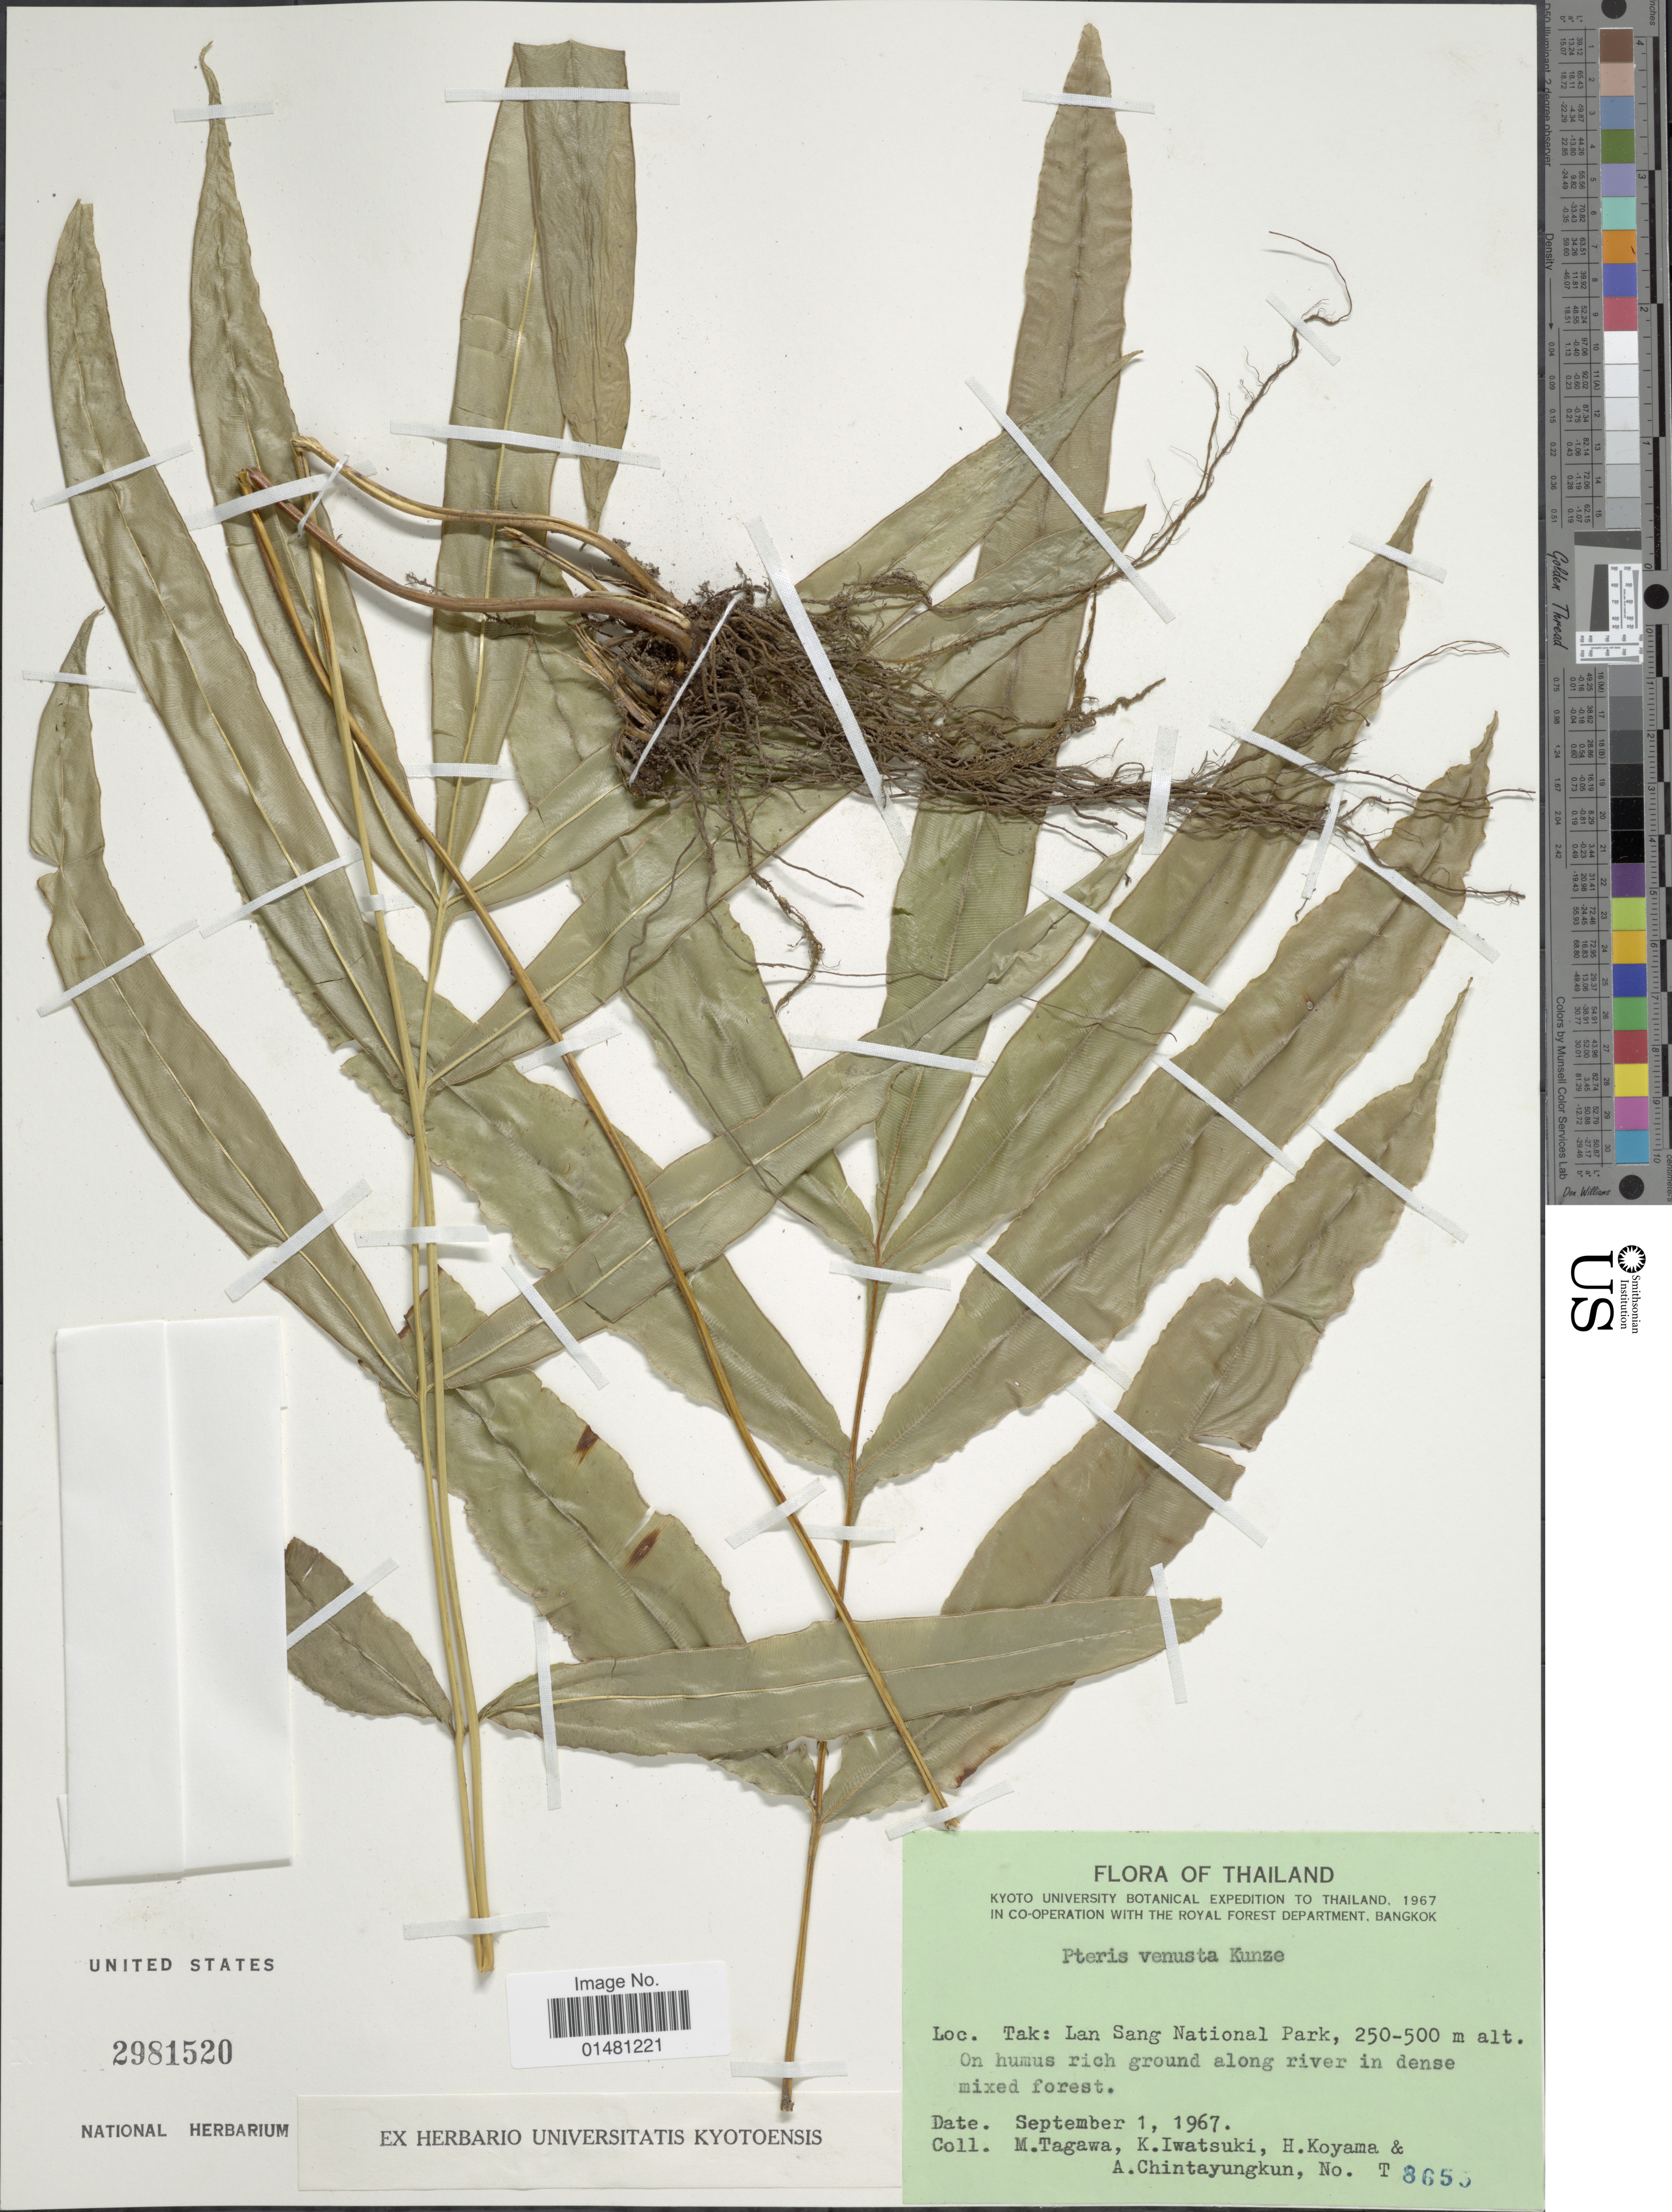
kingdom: Plantae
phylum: Tracheophyta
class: Polypodiopsida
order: Polypodiales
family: Pteridaceae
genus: Pteris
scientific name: Pteris venusta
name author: Kunze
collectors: M. Tagawa, K. Iwatsuki, H. Koyama & A. Chintayungkun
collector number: T 8655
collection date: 1967-09-01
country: Thailand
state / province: Tak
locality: Lan Sang National Park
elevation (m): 250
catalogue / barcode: US 2981520